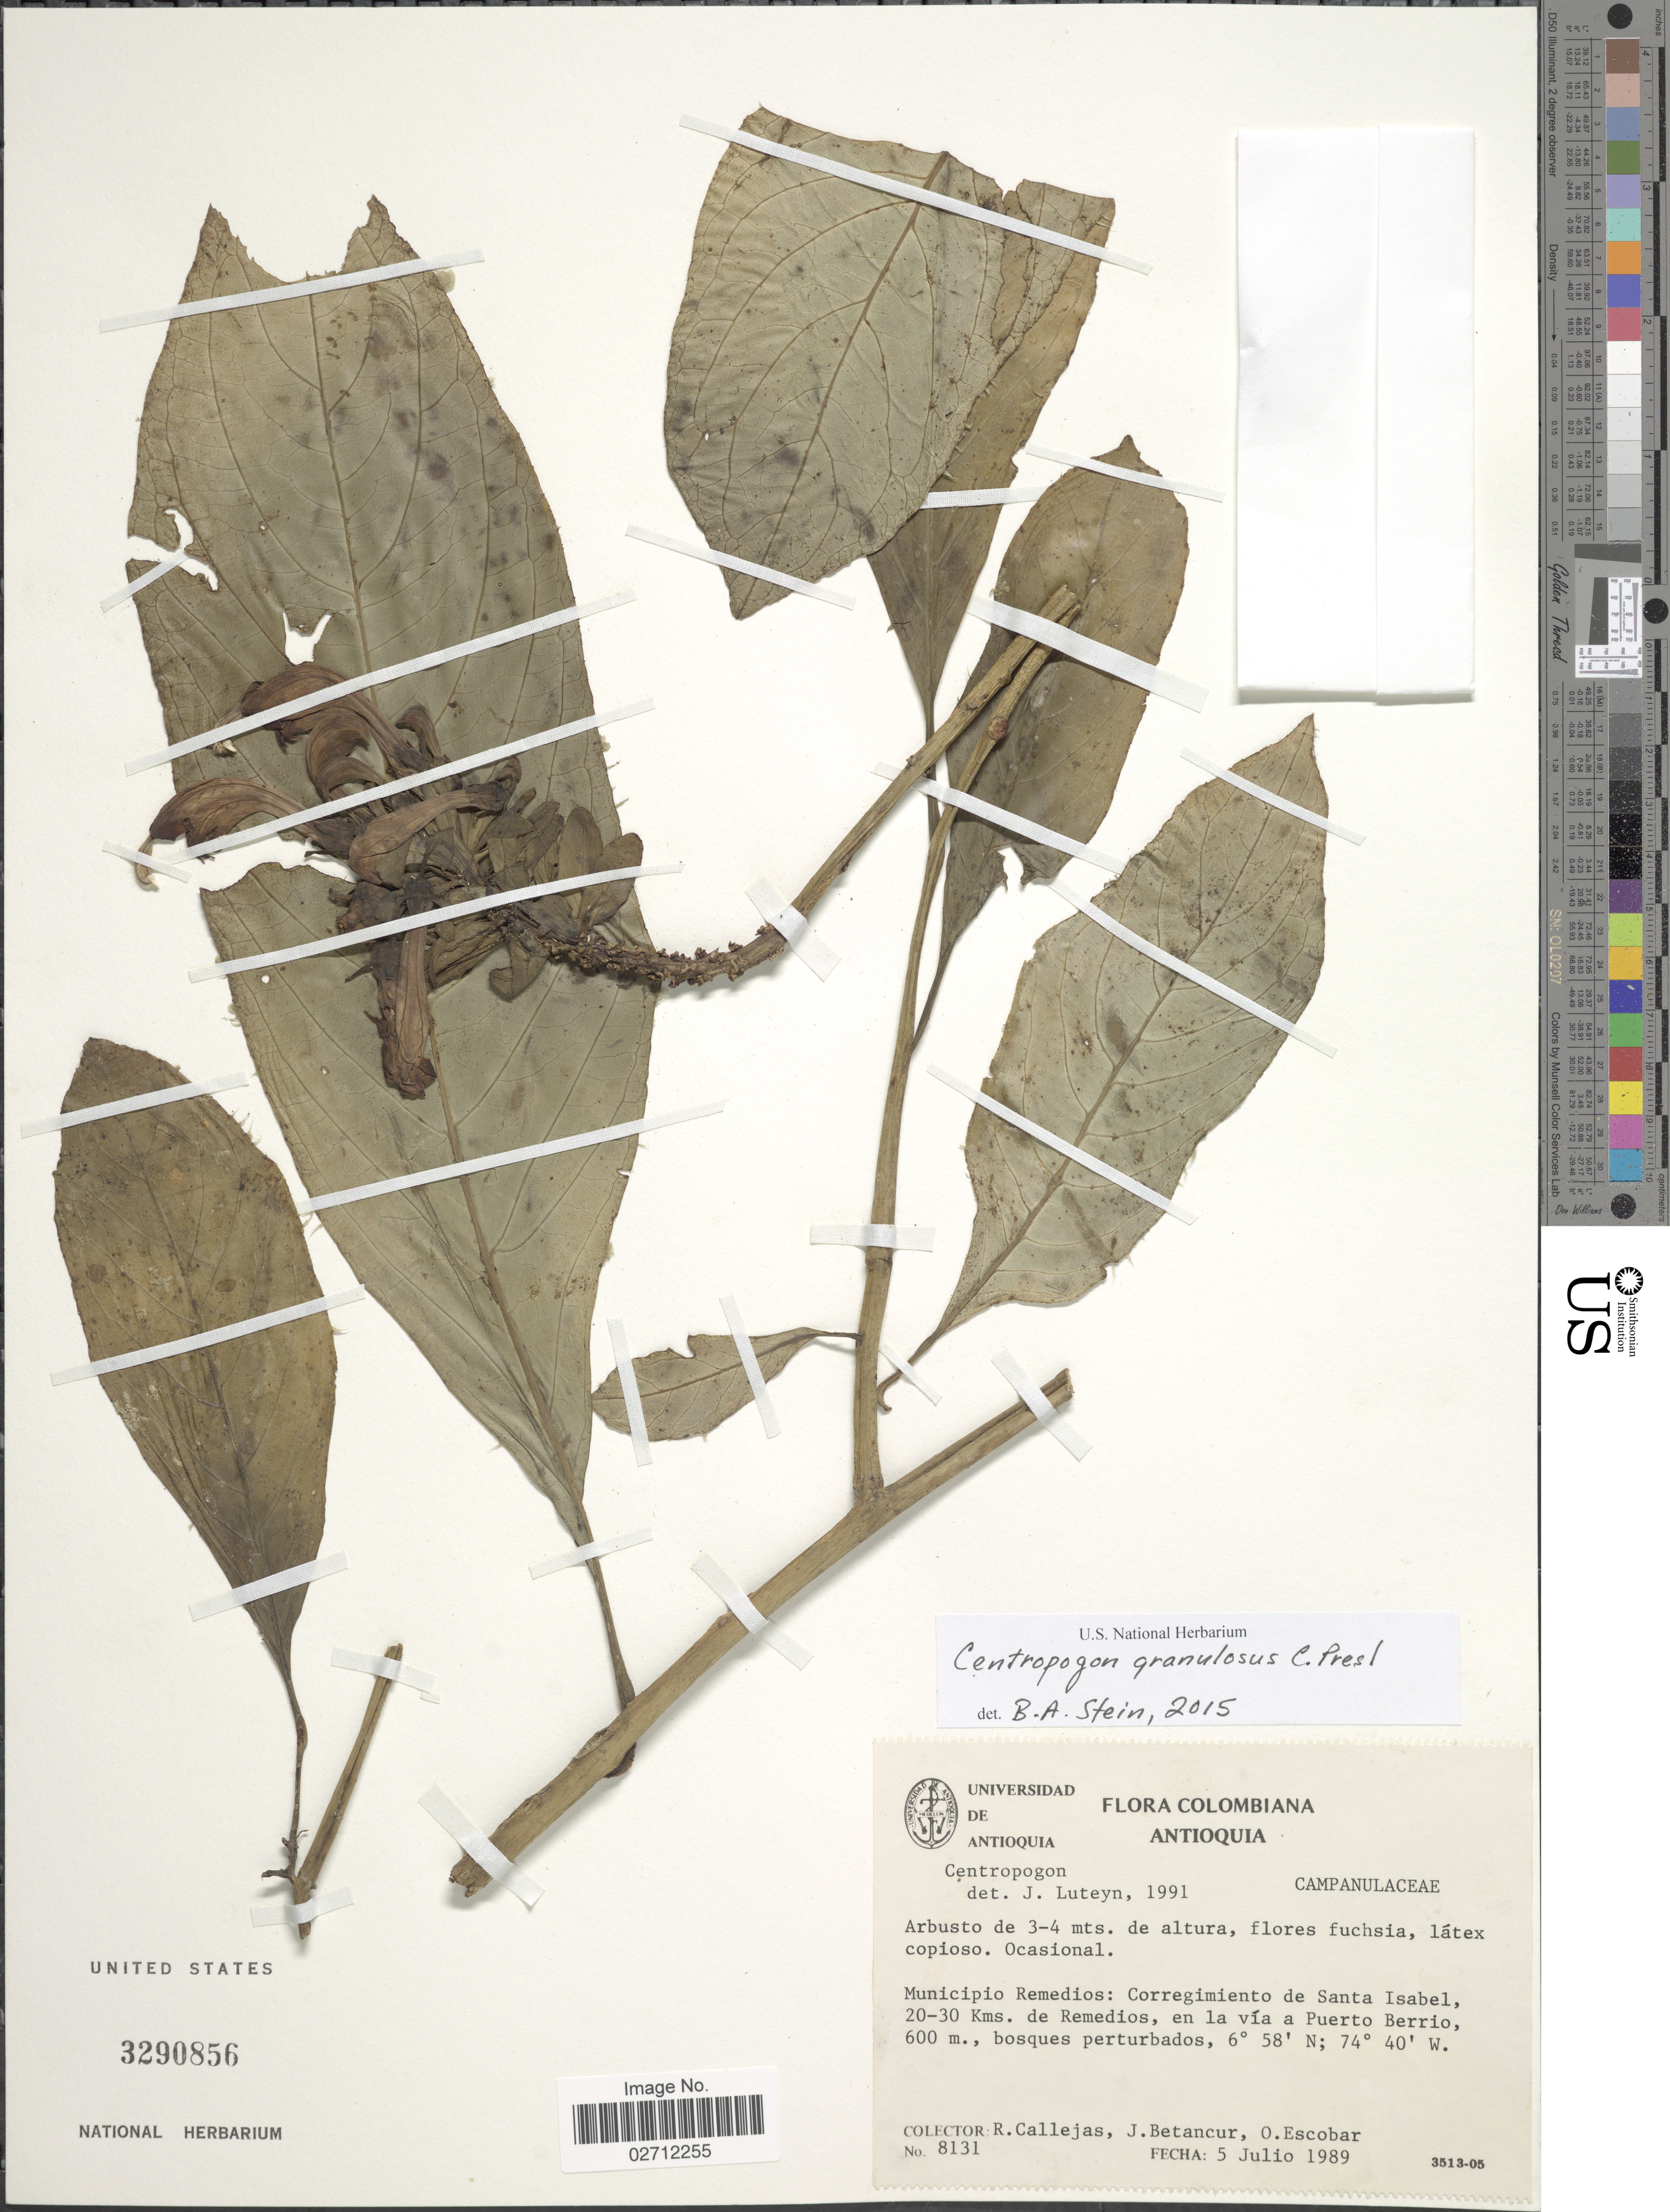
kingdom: Plantae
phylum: Tracheophyta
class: Magnoliopsida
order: Asterales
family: Campanulaceae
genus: Centropogon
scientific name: Centropogon granulosus subsp. granulosus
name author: C. Presl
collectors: R. Callejas, J. Betancur & O. Escobar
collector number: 8131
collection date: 1989-07-05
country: Colombia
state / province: Antioquia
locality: Municipio Remedios: Corregimiento de Santa Isabel, 20-30 Kms. de Remedios, en la via a Puerto Berrio.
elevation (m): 600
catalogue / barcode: US 3290856